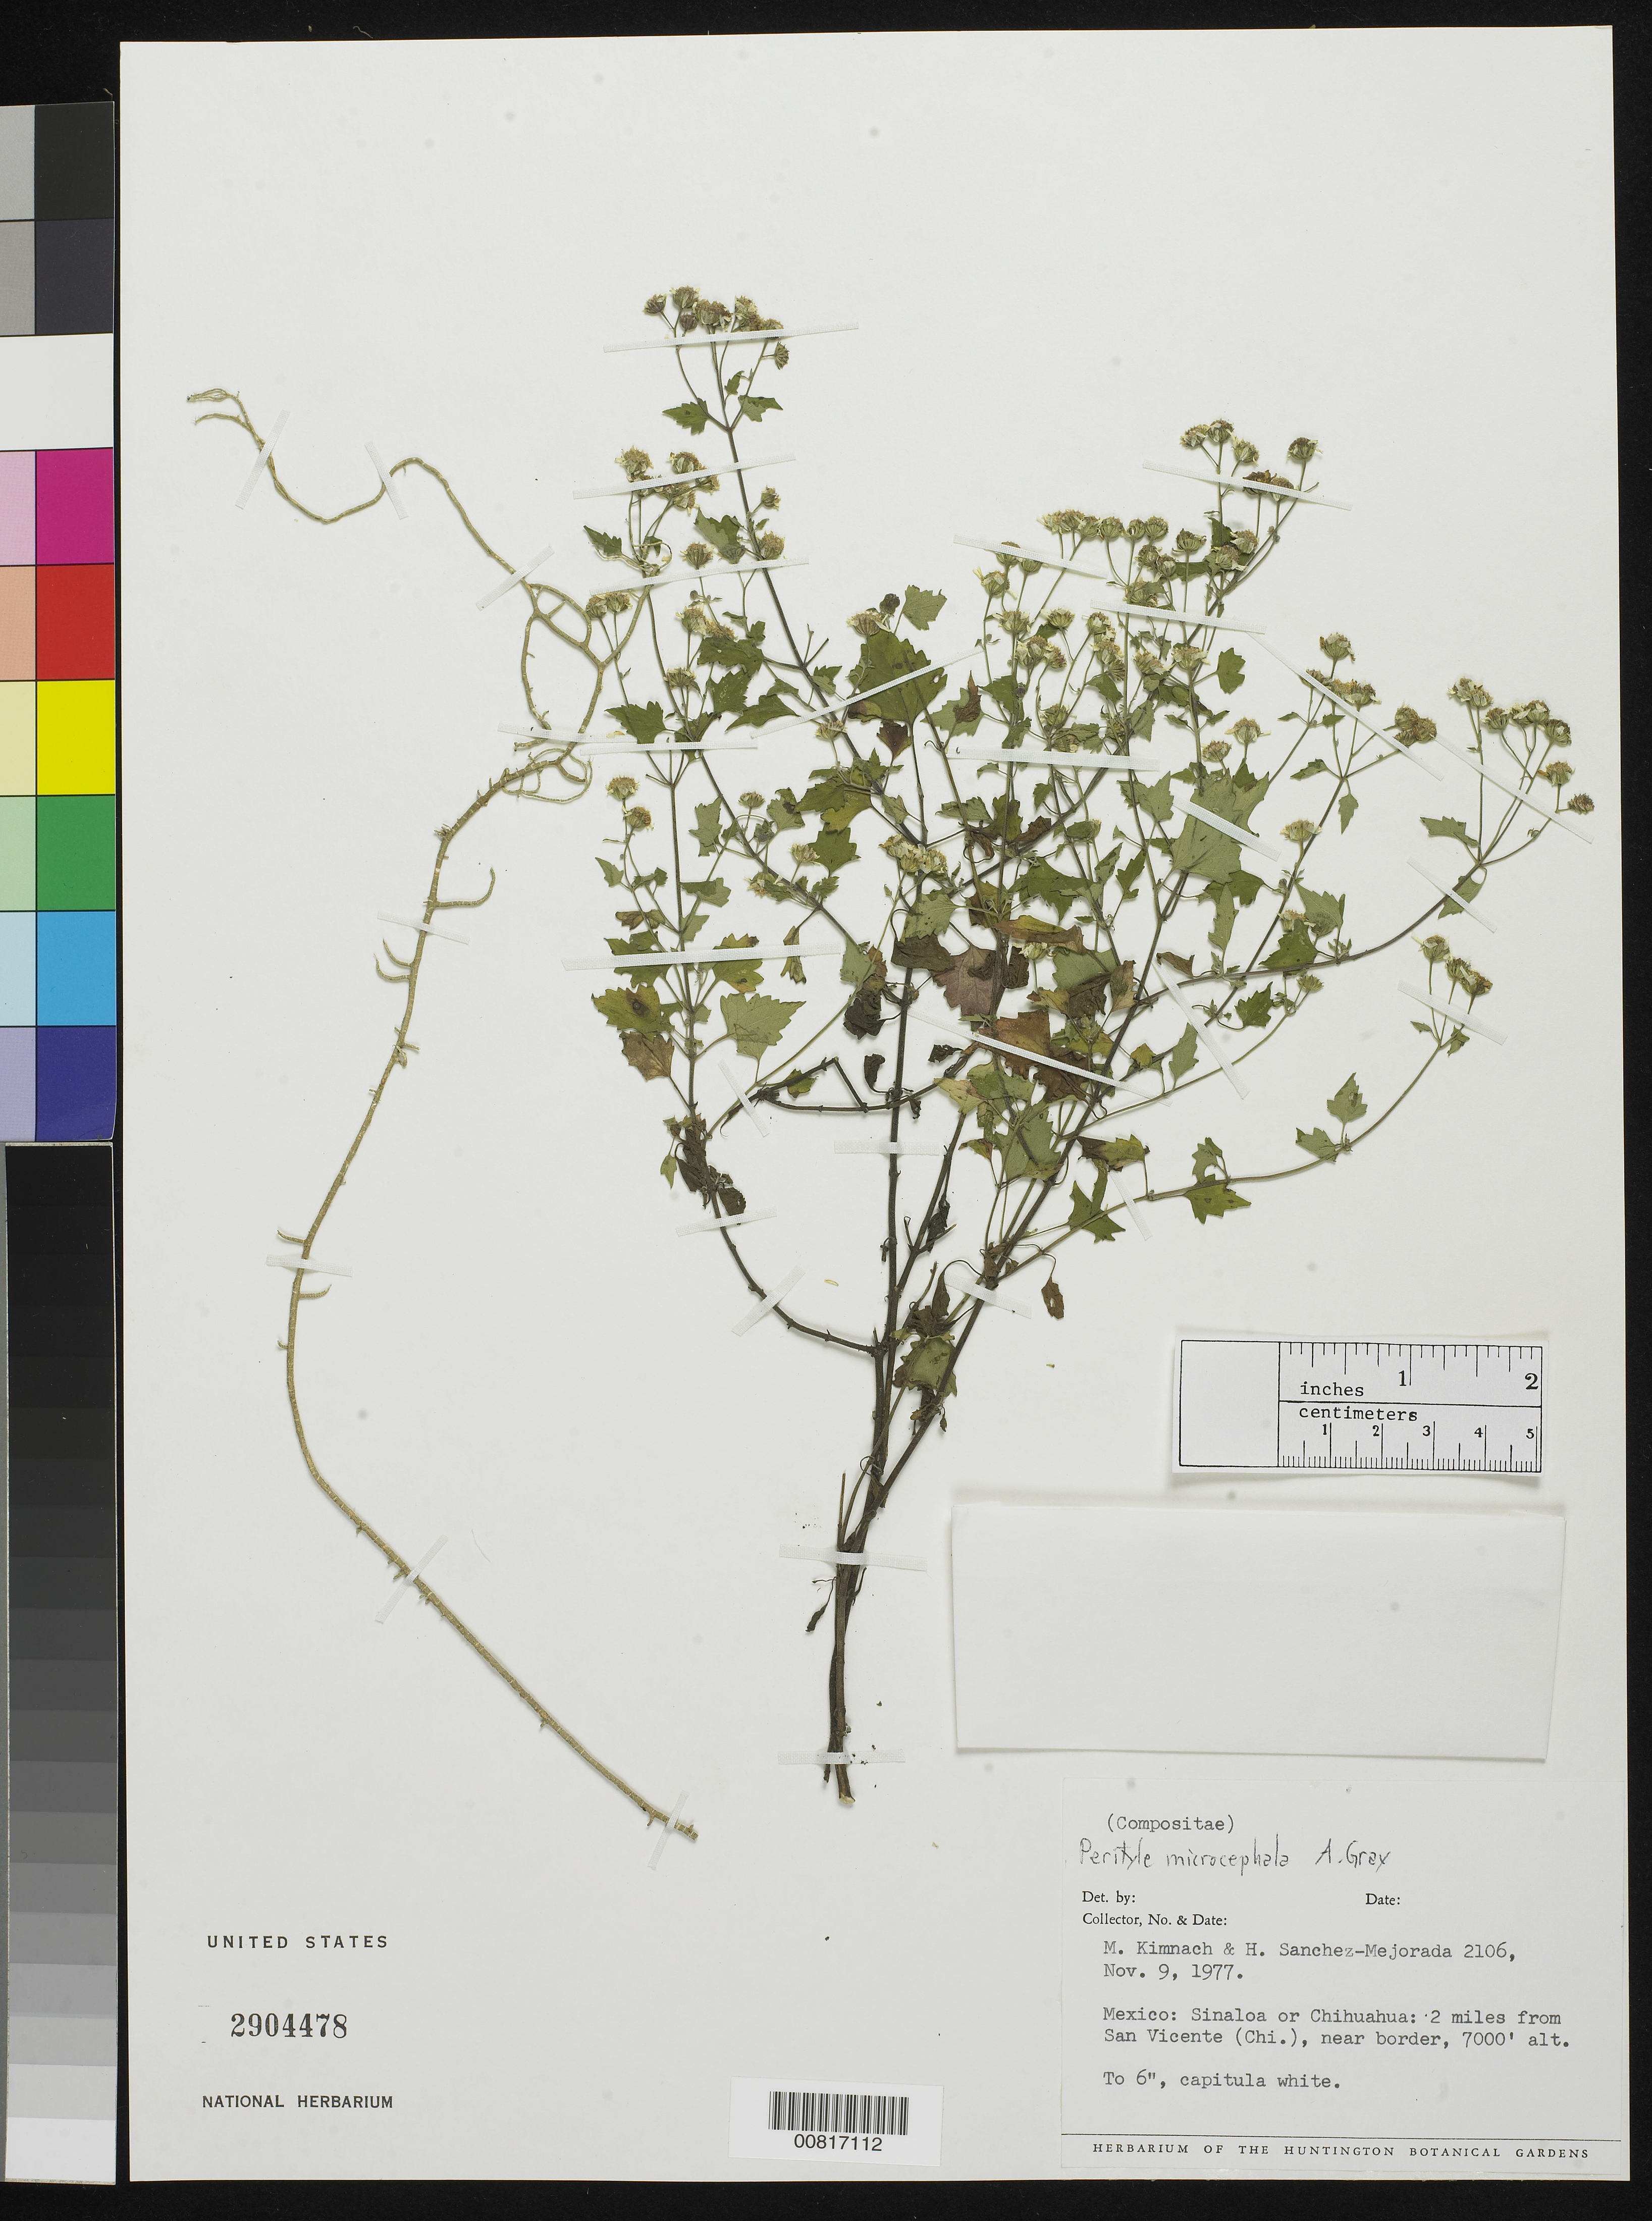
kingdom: Plantae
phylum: Tracheophyta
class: Magnoliopsida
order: Asterales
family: Asteraceae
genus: Perityle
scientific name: Perityle microcephala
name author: A. Gray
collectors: M. W. Kimnach & H. Sánchez-Mejorada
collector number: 2106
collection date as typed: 09 Nov 1977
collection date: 1977-11-09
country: Mexico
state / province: Chihuahua / Sinaloa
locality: Sinaloa or Chihuahua: 2 miles from San Vicente (Chih.), near border.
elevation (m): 2134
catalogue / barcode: US 2904478